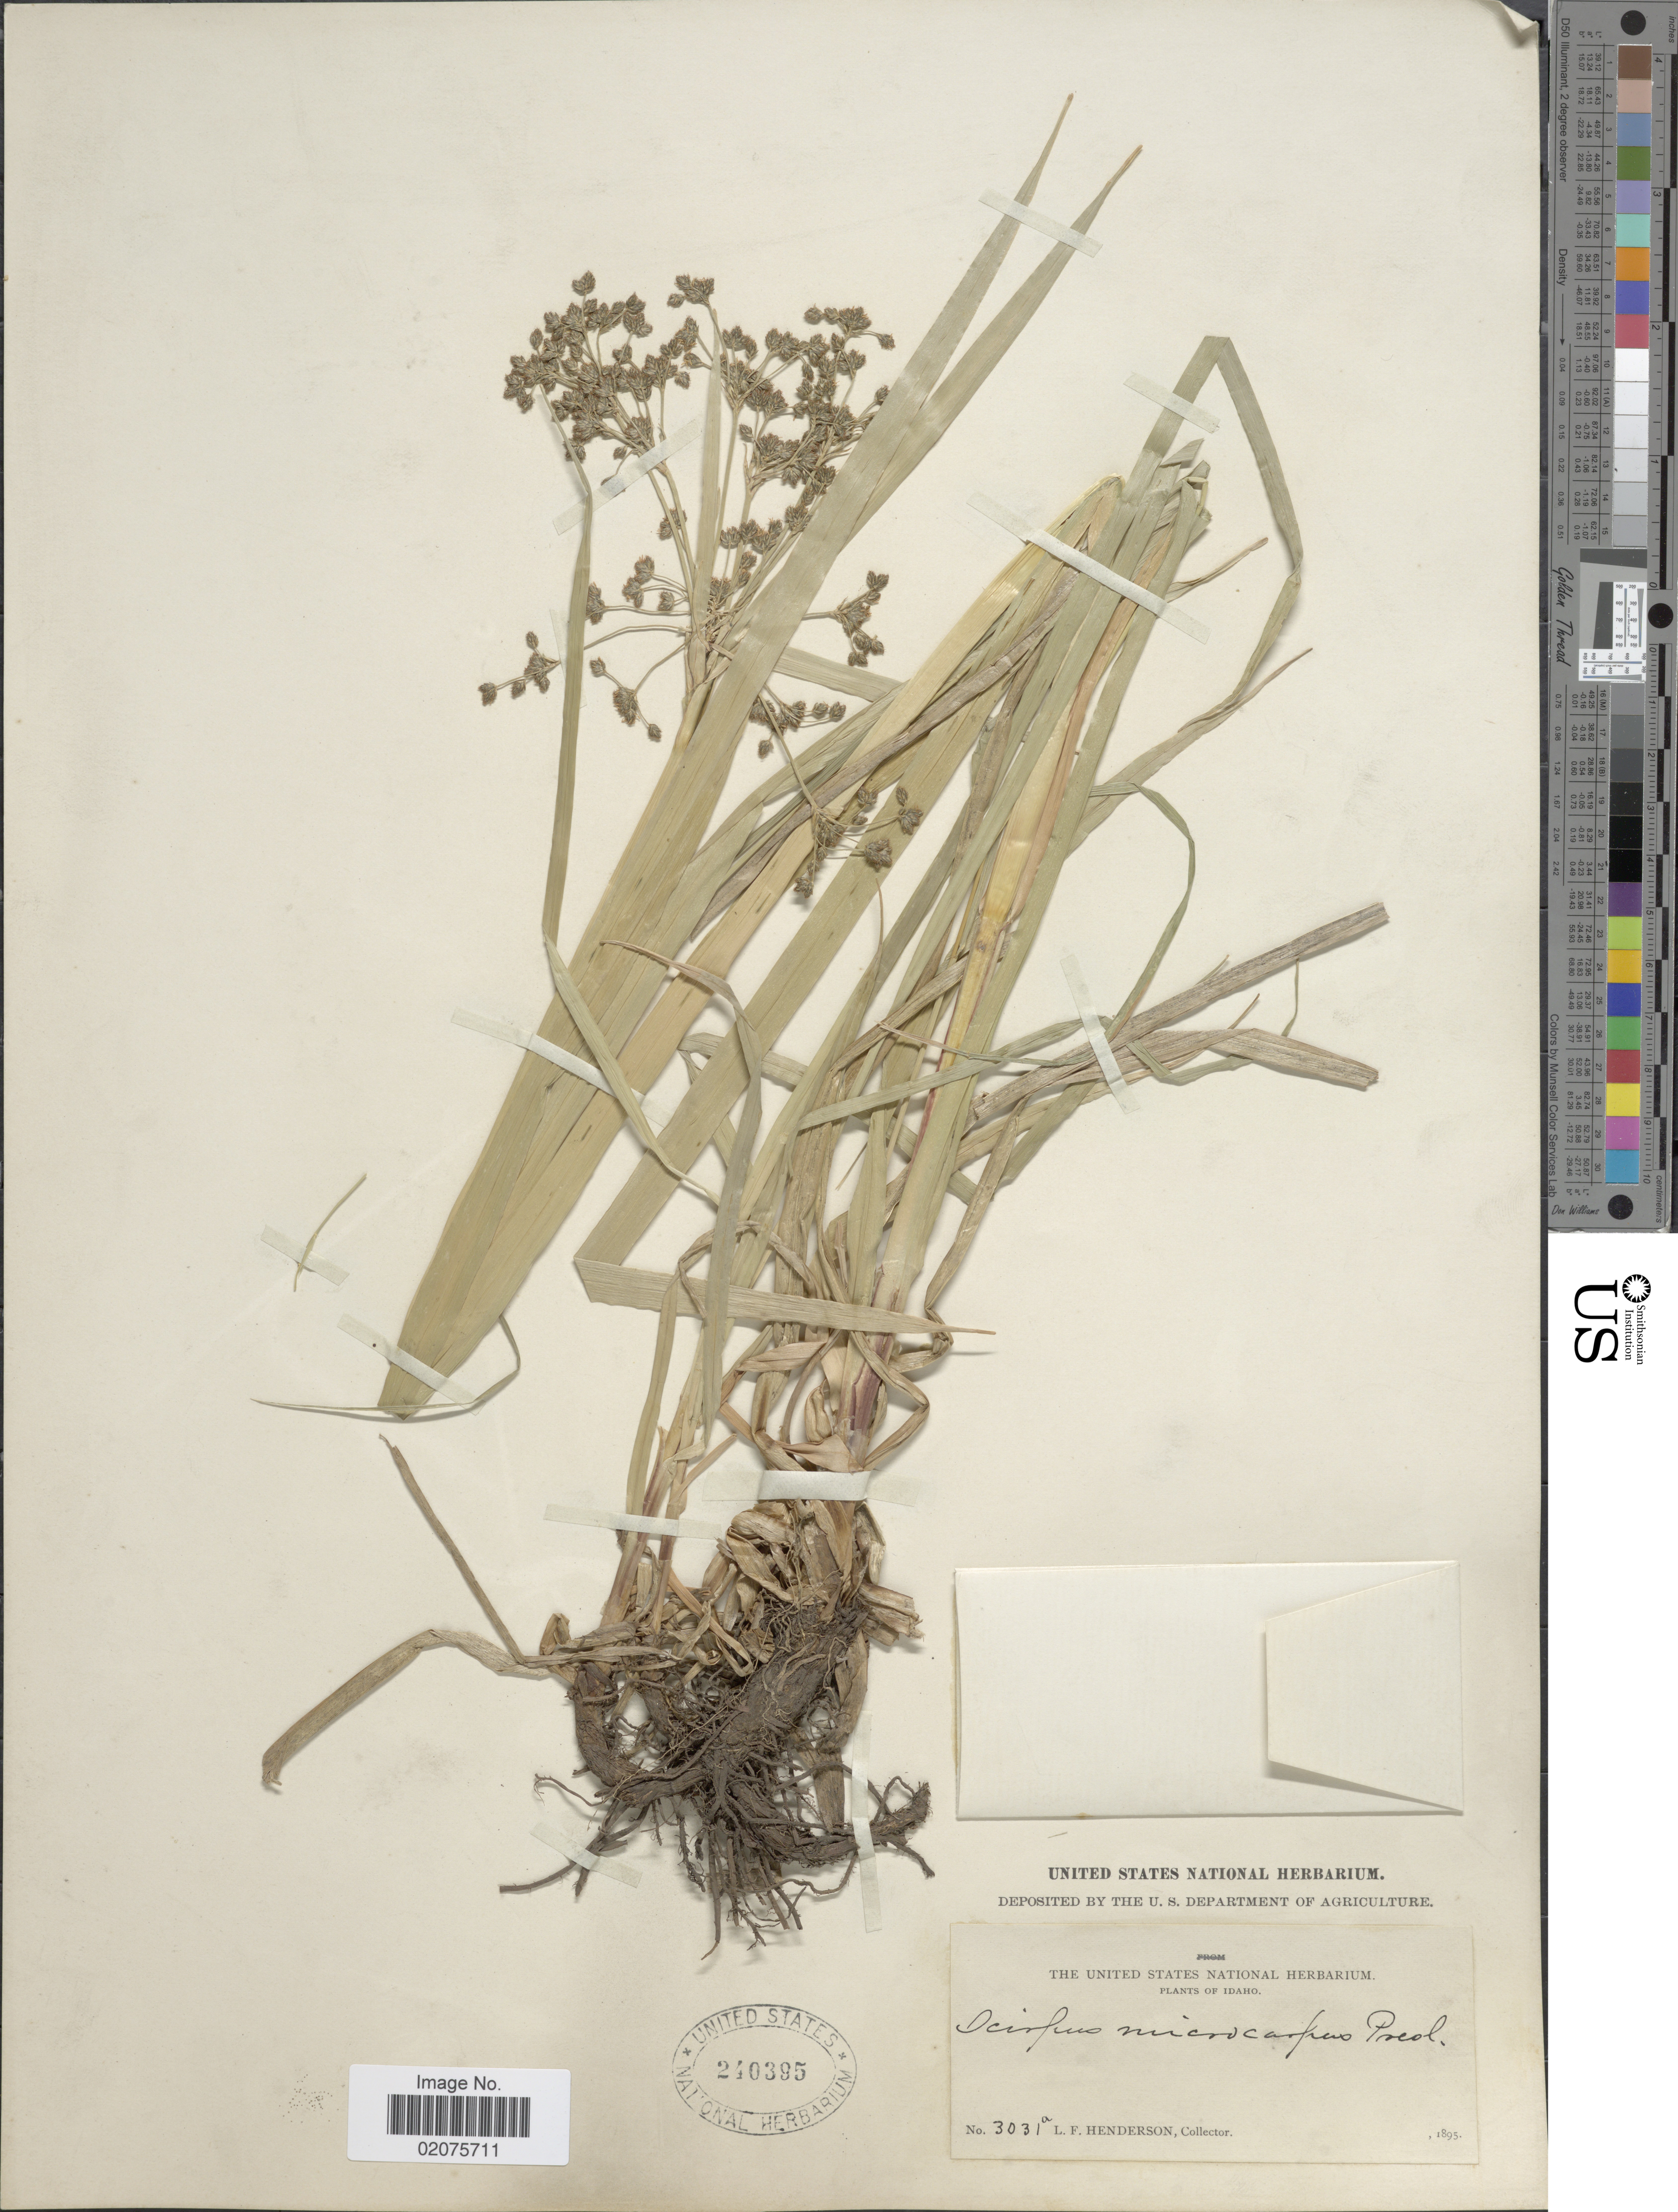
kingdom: Plantae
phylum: Tracheophyta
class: Liliopsida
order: Poales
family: Cyperaceae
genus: Scirpus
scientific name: Scirpus microcarpus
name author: J. Presl & C. Presl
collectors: L. Henderson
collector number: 3031a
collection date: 1895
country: United States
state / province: Idaho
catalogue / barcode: US 240395